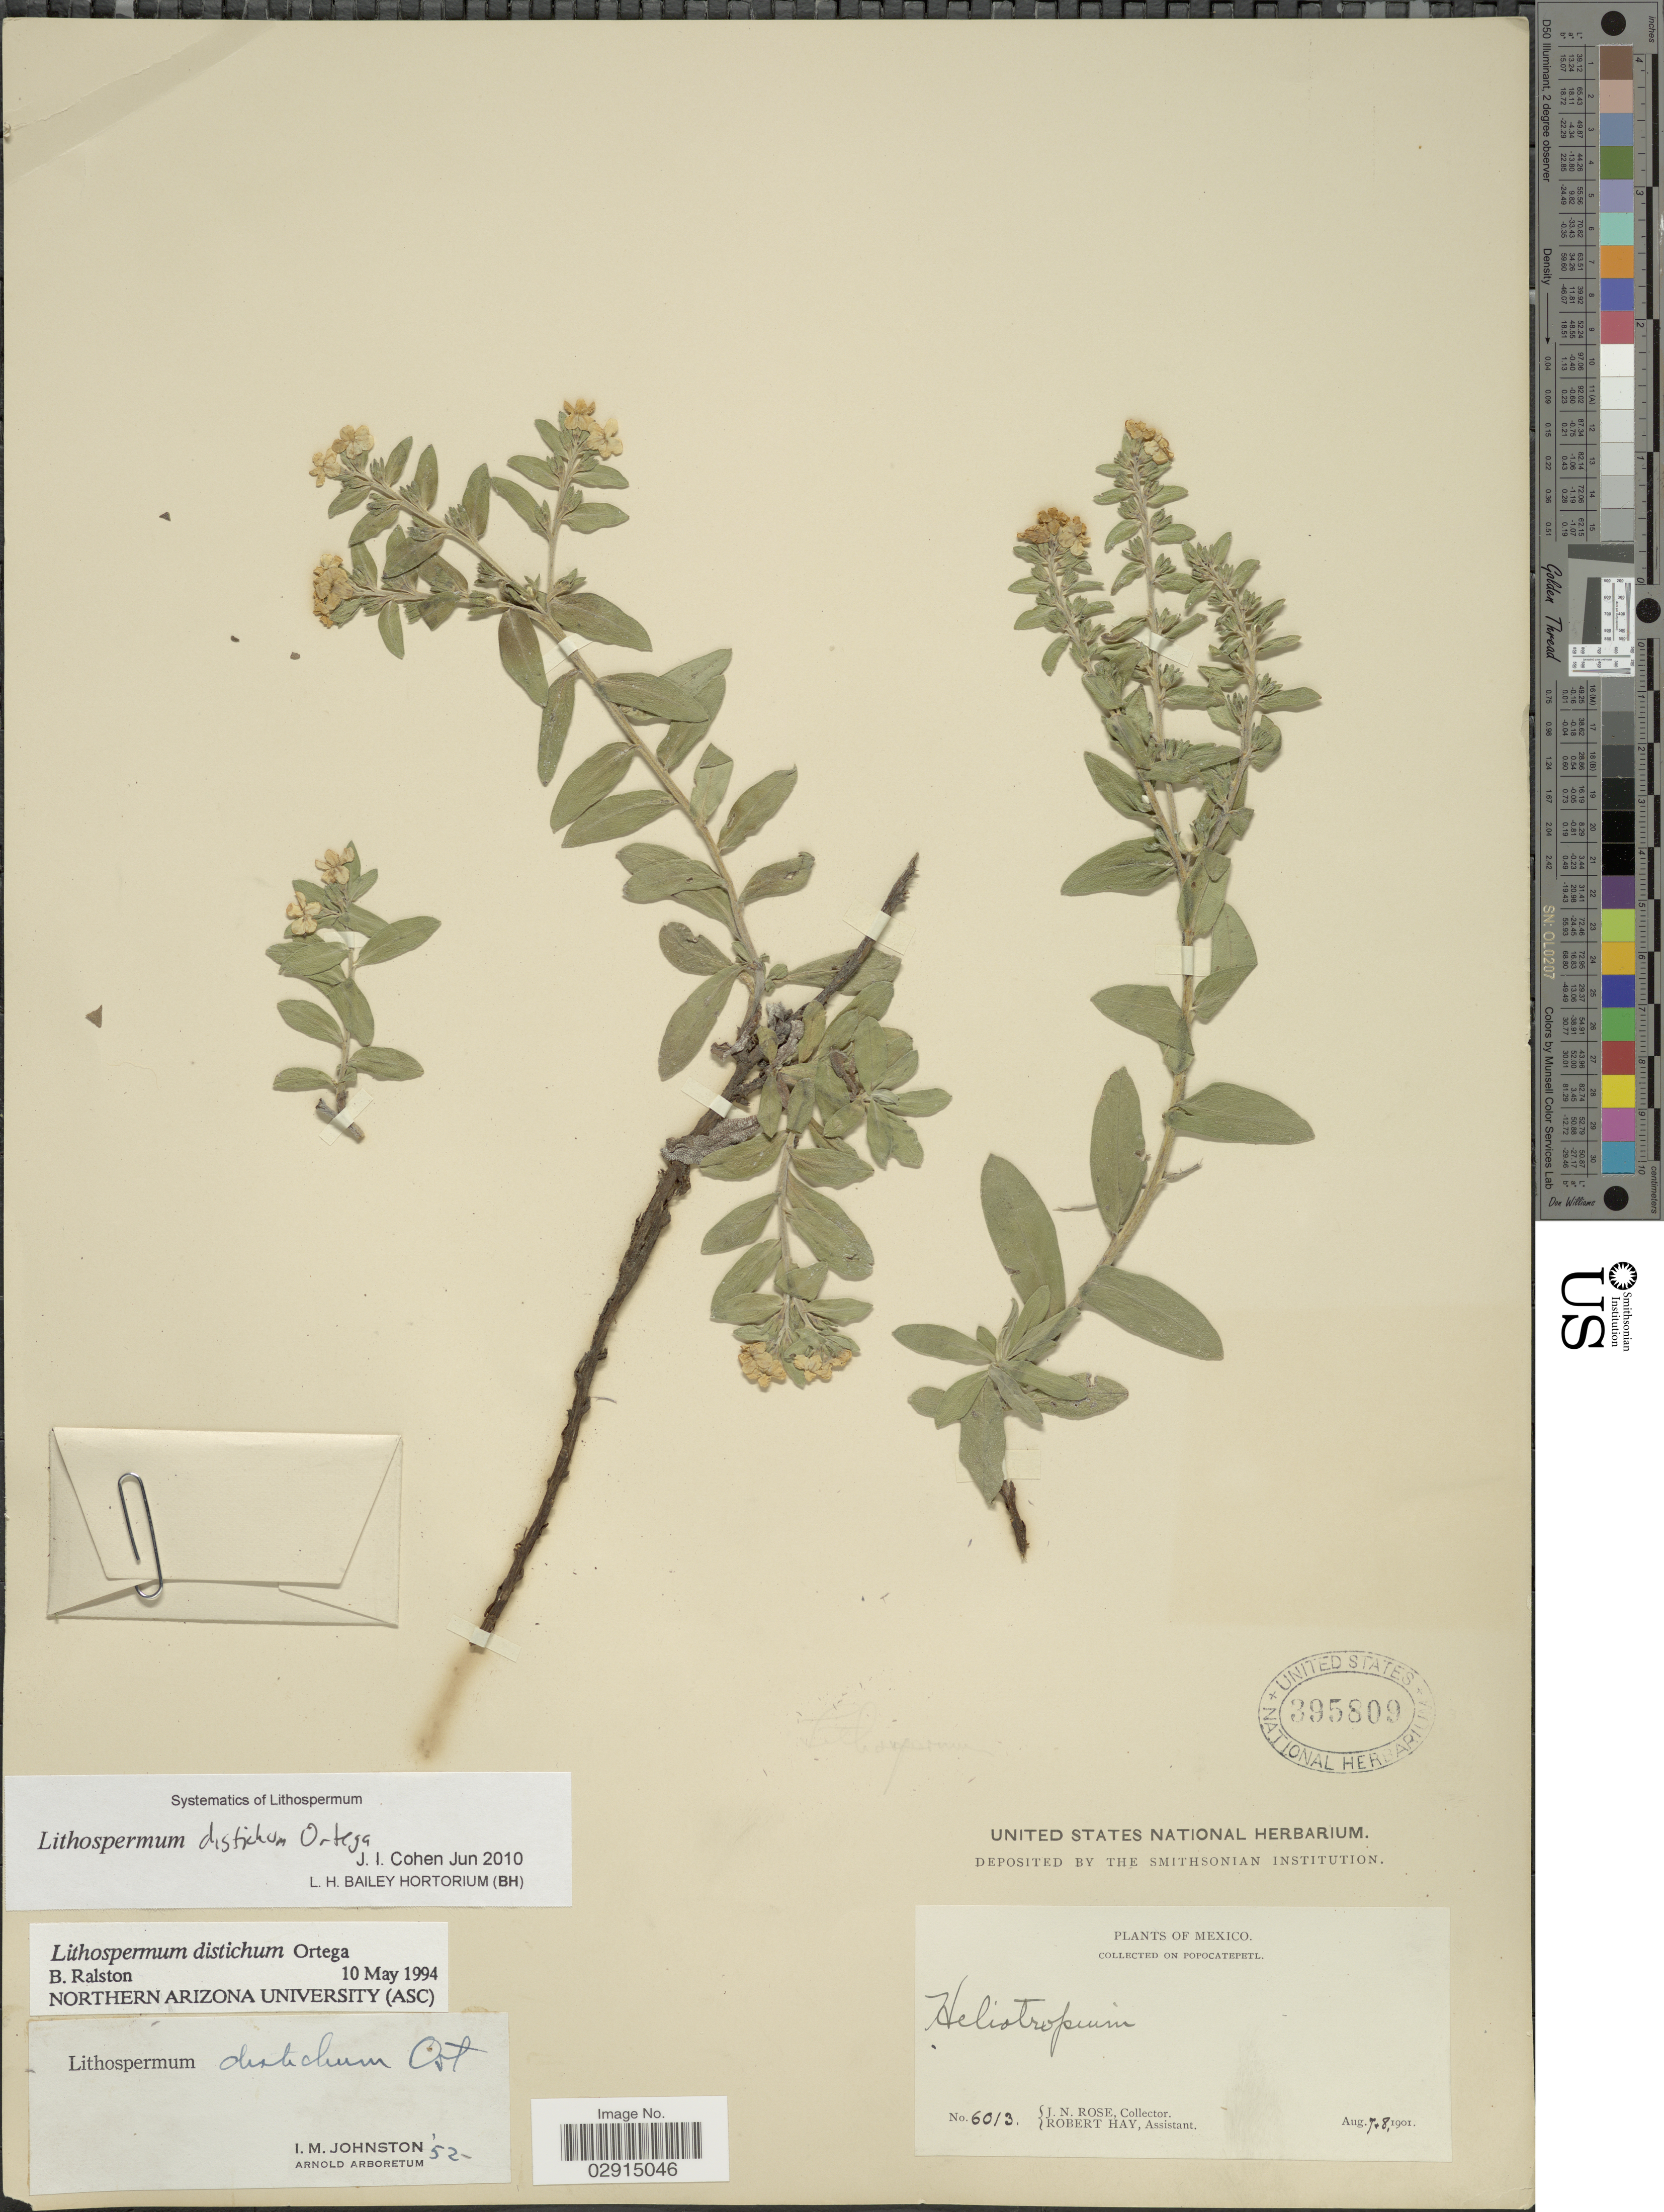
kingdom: Plantae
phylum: Tracheophyta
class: Magnoliopsida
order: Boraginales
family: Boraginaceae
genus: Lithospermum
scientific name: Lithospermum distichum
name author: Ortega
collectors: J. N. Rose & R. Hay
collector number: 6013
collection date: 1901-08-07/1901-08-08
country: Mexico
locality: Popocatepetl. Mexico.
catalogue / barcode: US 395809